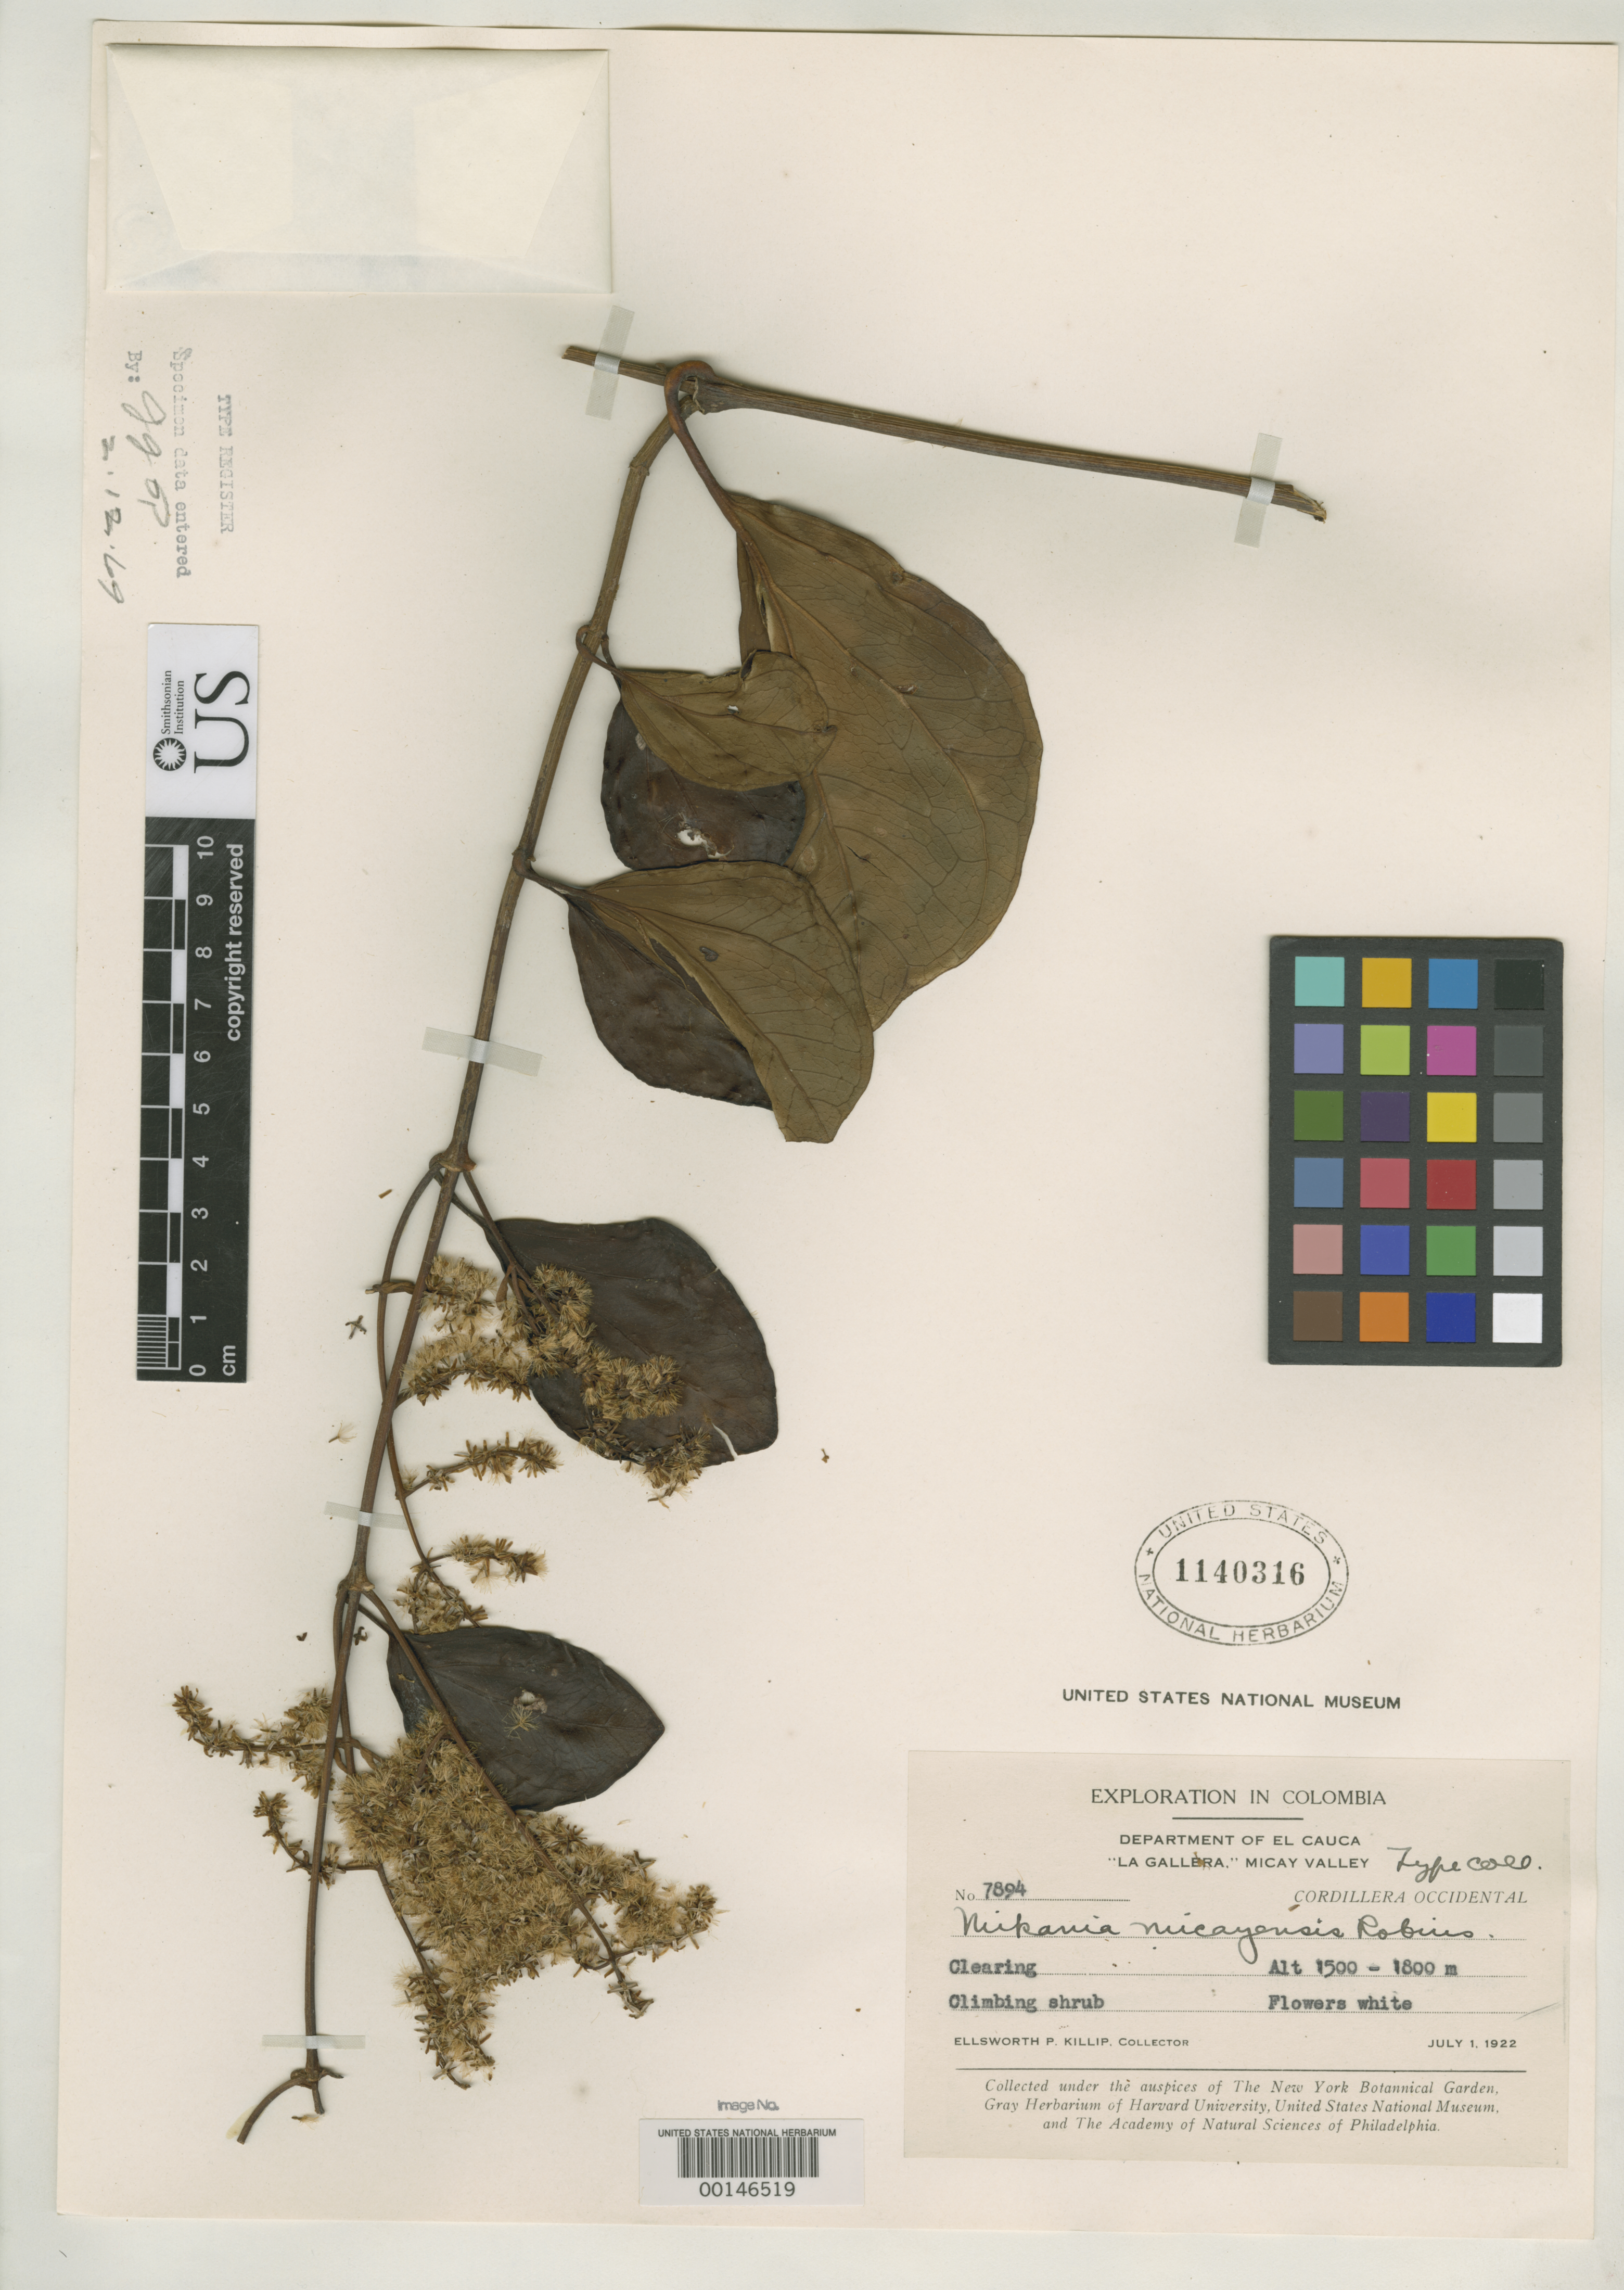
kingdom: Plantae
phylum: Tracheophyta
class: Magnoliopsida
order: Asterales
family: Asteraceae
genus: Mikania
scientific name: Mikania micayensis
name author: B.L. Rob.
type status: Isotype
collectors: E. P. Killip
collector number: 7894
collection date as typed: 01 Jul 1922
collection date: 1922-07-01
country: Colombia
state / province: Cauca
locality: Micay Valley, La Gallera, Cordillera Oriental.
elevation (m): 1500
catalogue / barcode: US 1140316